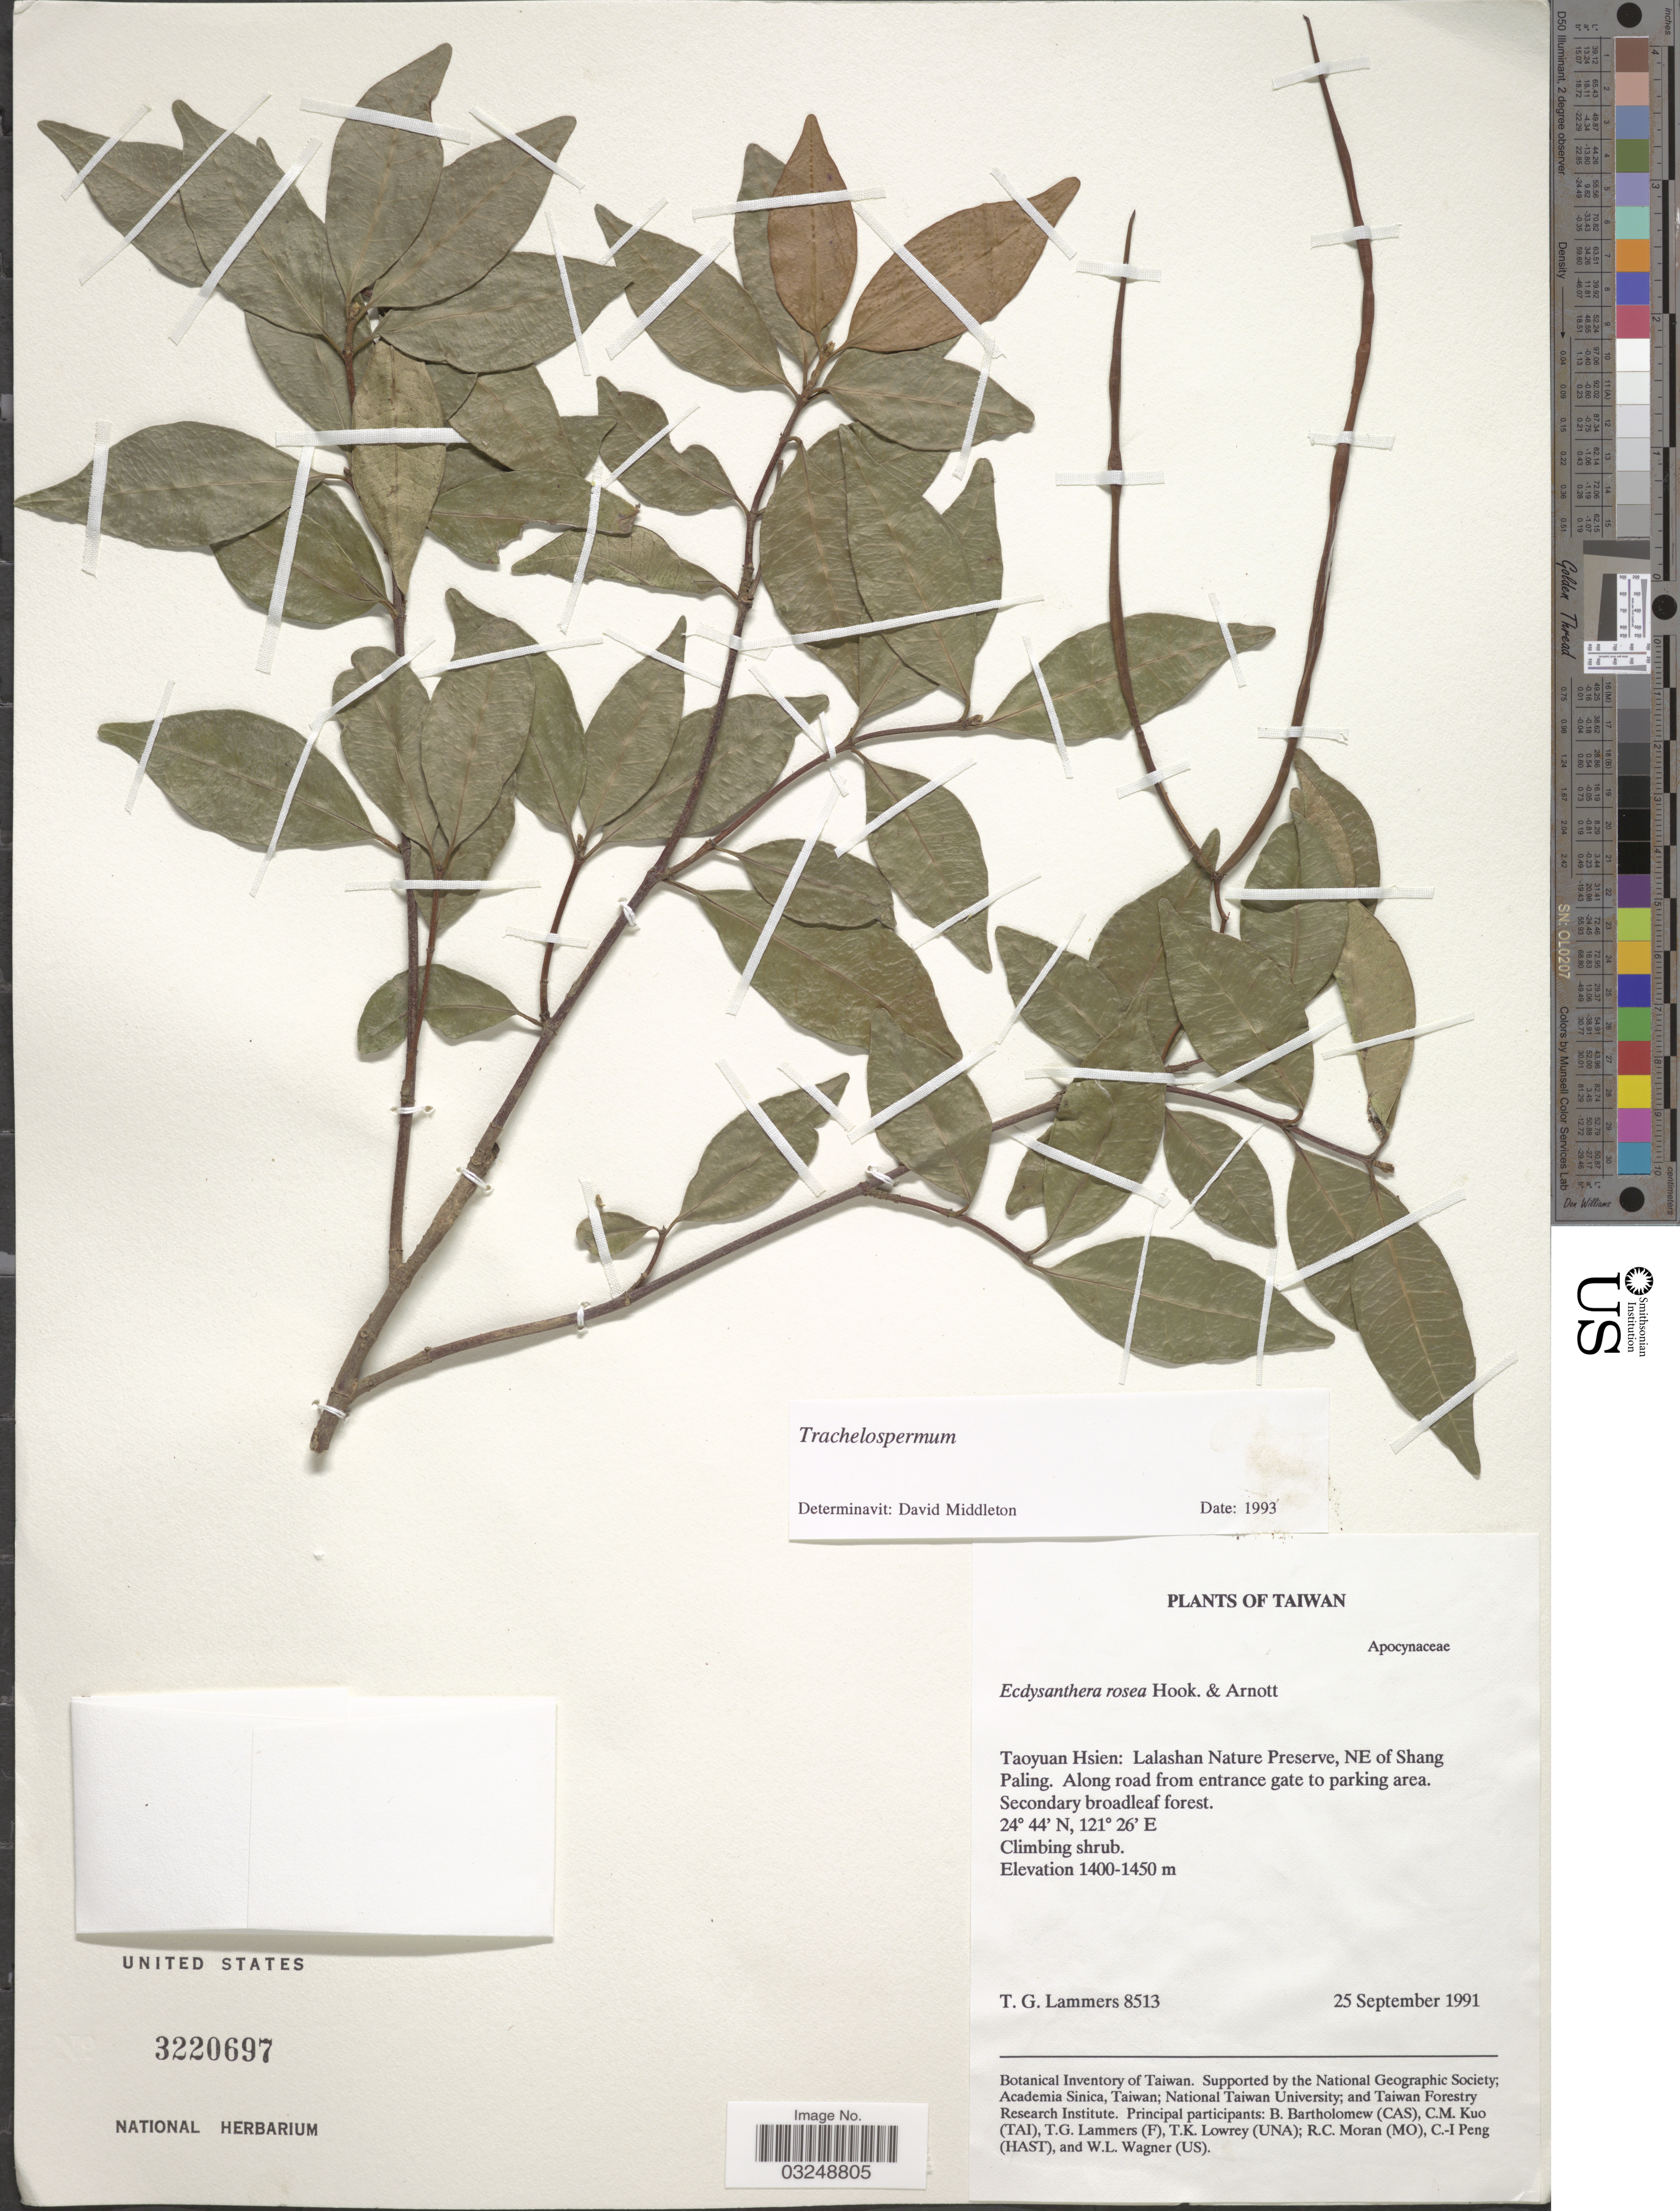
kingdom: Plantae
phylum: Tracheophyta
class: Magnoliopsida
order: Gentianales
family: Apocynaceae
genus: Trachelospermum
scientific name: Trachelospermum sp.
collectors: T. Lammers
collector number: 8513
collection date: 1991-09-25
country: Taiwan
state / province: Taoyuan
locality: Taoyuan Hsien: Lalashan Nature Preserve, NE of Shang Paling. Along road from entrance gate to parking area.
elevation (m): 1400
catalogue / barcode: US 3220697